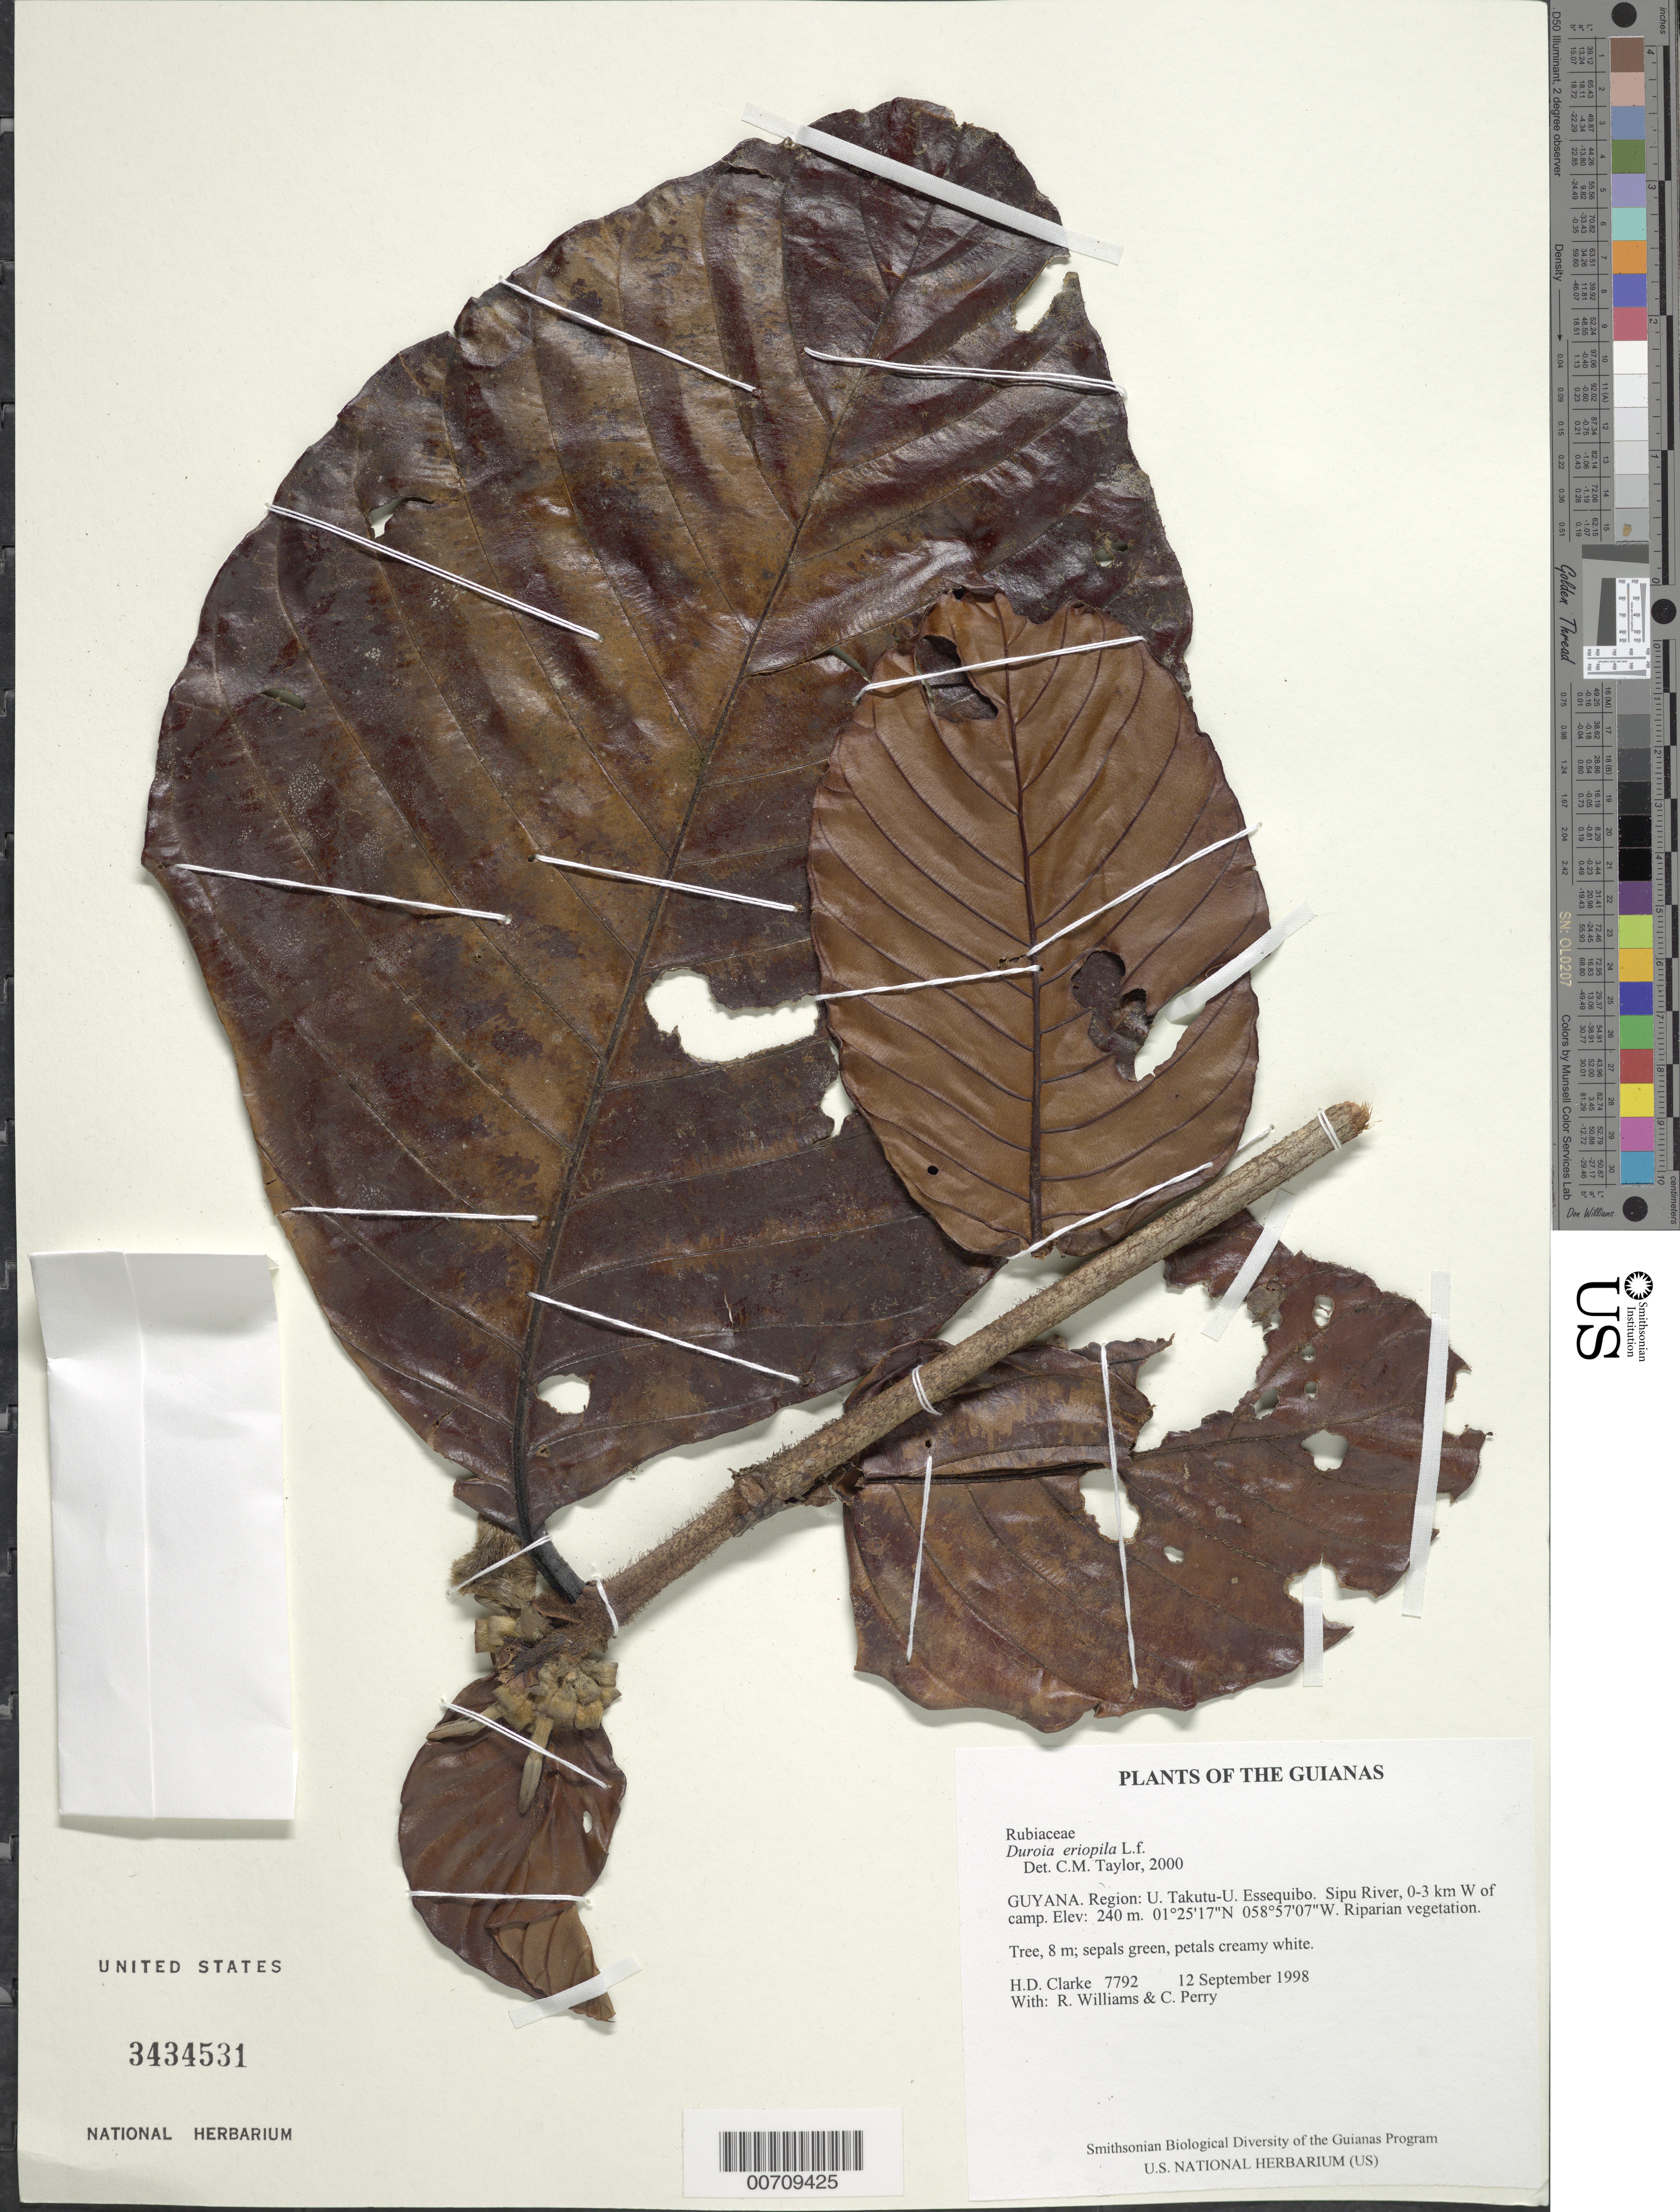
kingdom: Plantae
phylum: Tracheophyta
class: Magnoliopsida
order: Gentianales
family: Rubiaceae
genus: Duroia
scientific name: Duroia eriopila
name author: L. f.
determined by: Taylor, Charlotte M.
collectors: H. D. Clarke, R. Williams & C. Perry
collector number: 7792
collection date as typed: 12 September 1998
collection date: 1998-09-12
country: Guyana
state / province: U. Takutu-U. Essequibo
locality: Sipu River, 0-3 km W of camp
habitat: Riparian vegetation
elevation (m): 240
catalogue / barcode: US 3434531